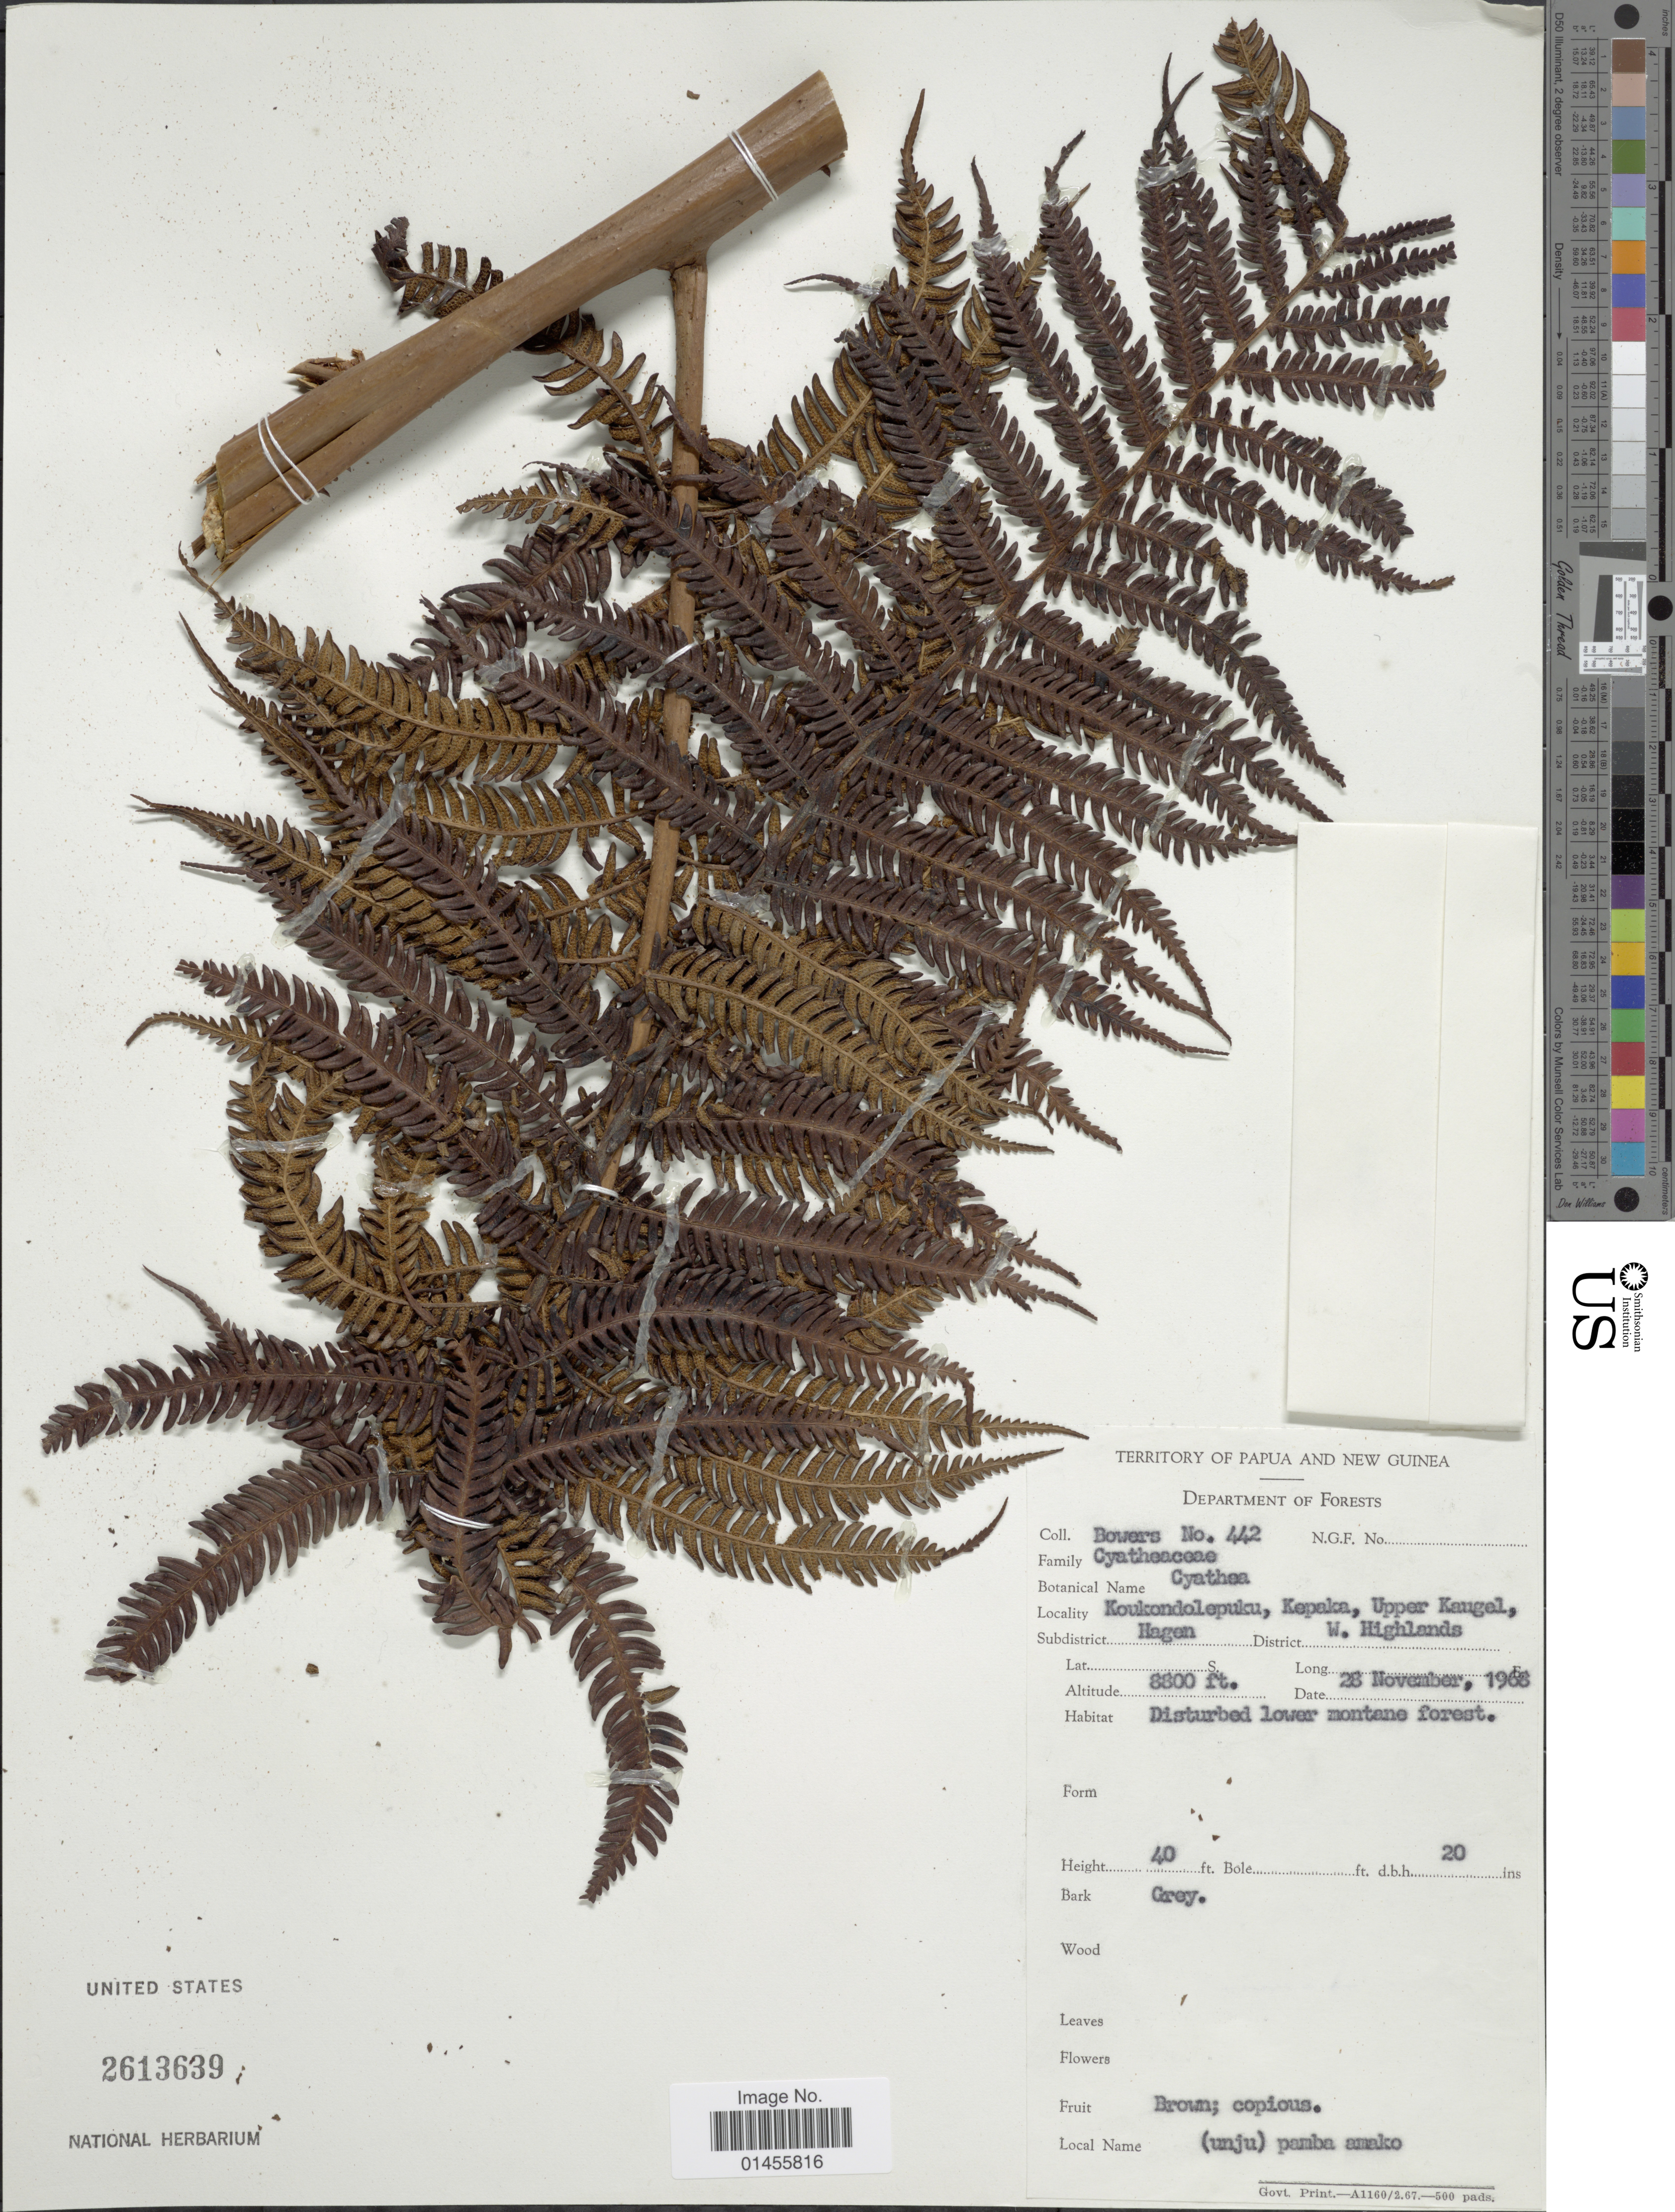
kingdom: Plantae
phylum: Tracheophyta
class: Polypodiopsida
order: Cyatheales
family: Cyatheaceae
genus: Alsophila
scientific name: Alsophila sp.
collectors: -. Bowers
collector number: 442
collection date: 1968-11-28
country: Papua New Guinea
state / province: Western Highlands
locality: Papua and New Guinea. Koukondolepuku, Kepaka, Upper Kaugel, Subdsitrict Hagen, District W. Highlands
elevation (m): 2682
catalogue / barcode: US 2613639